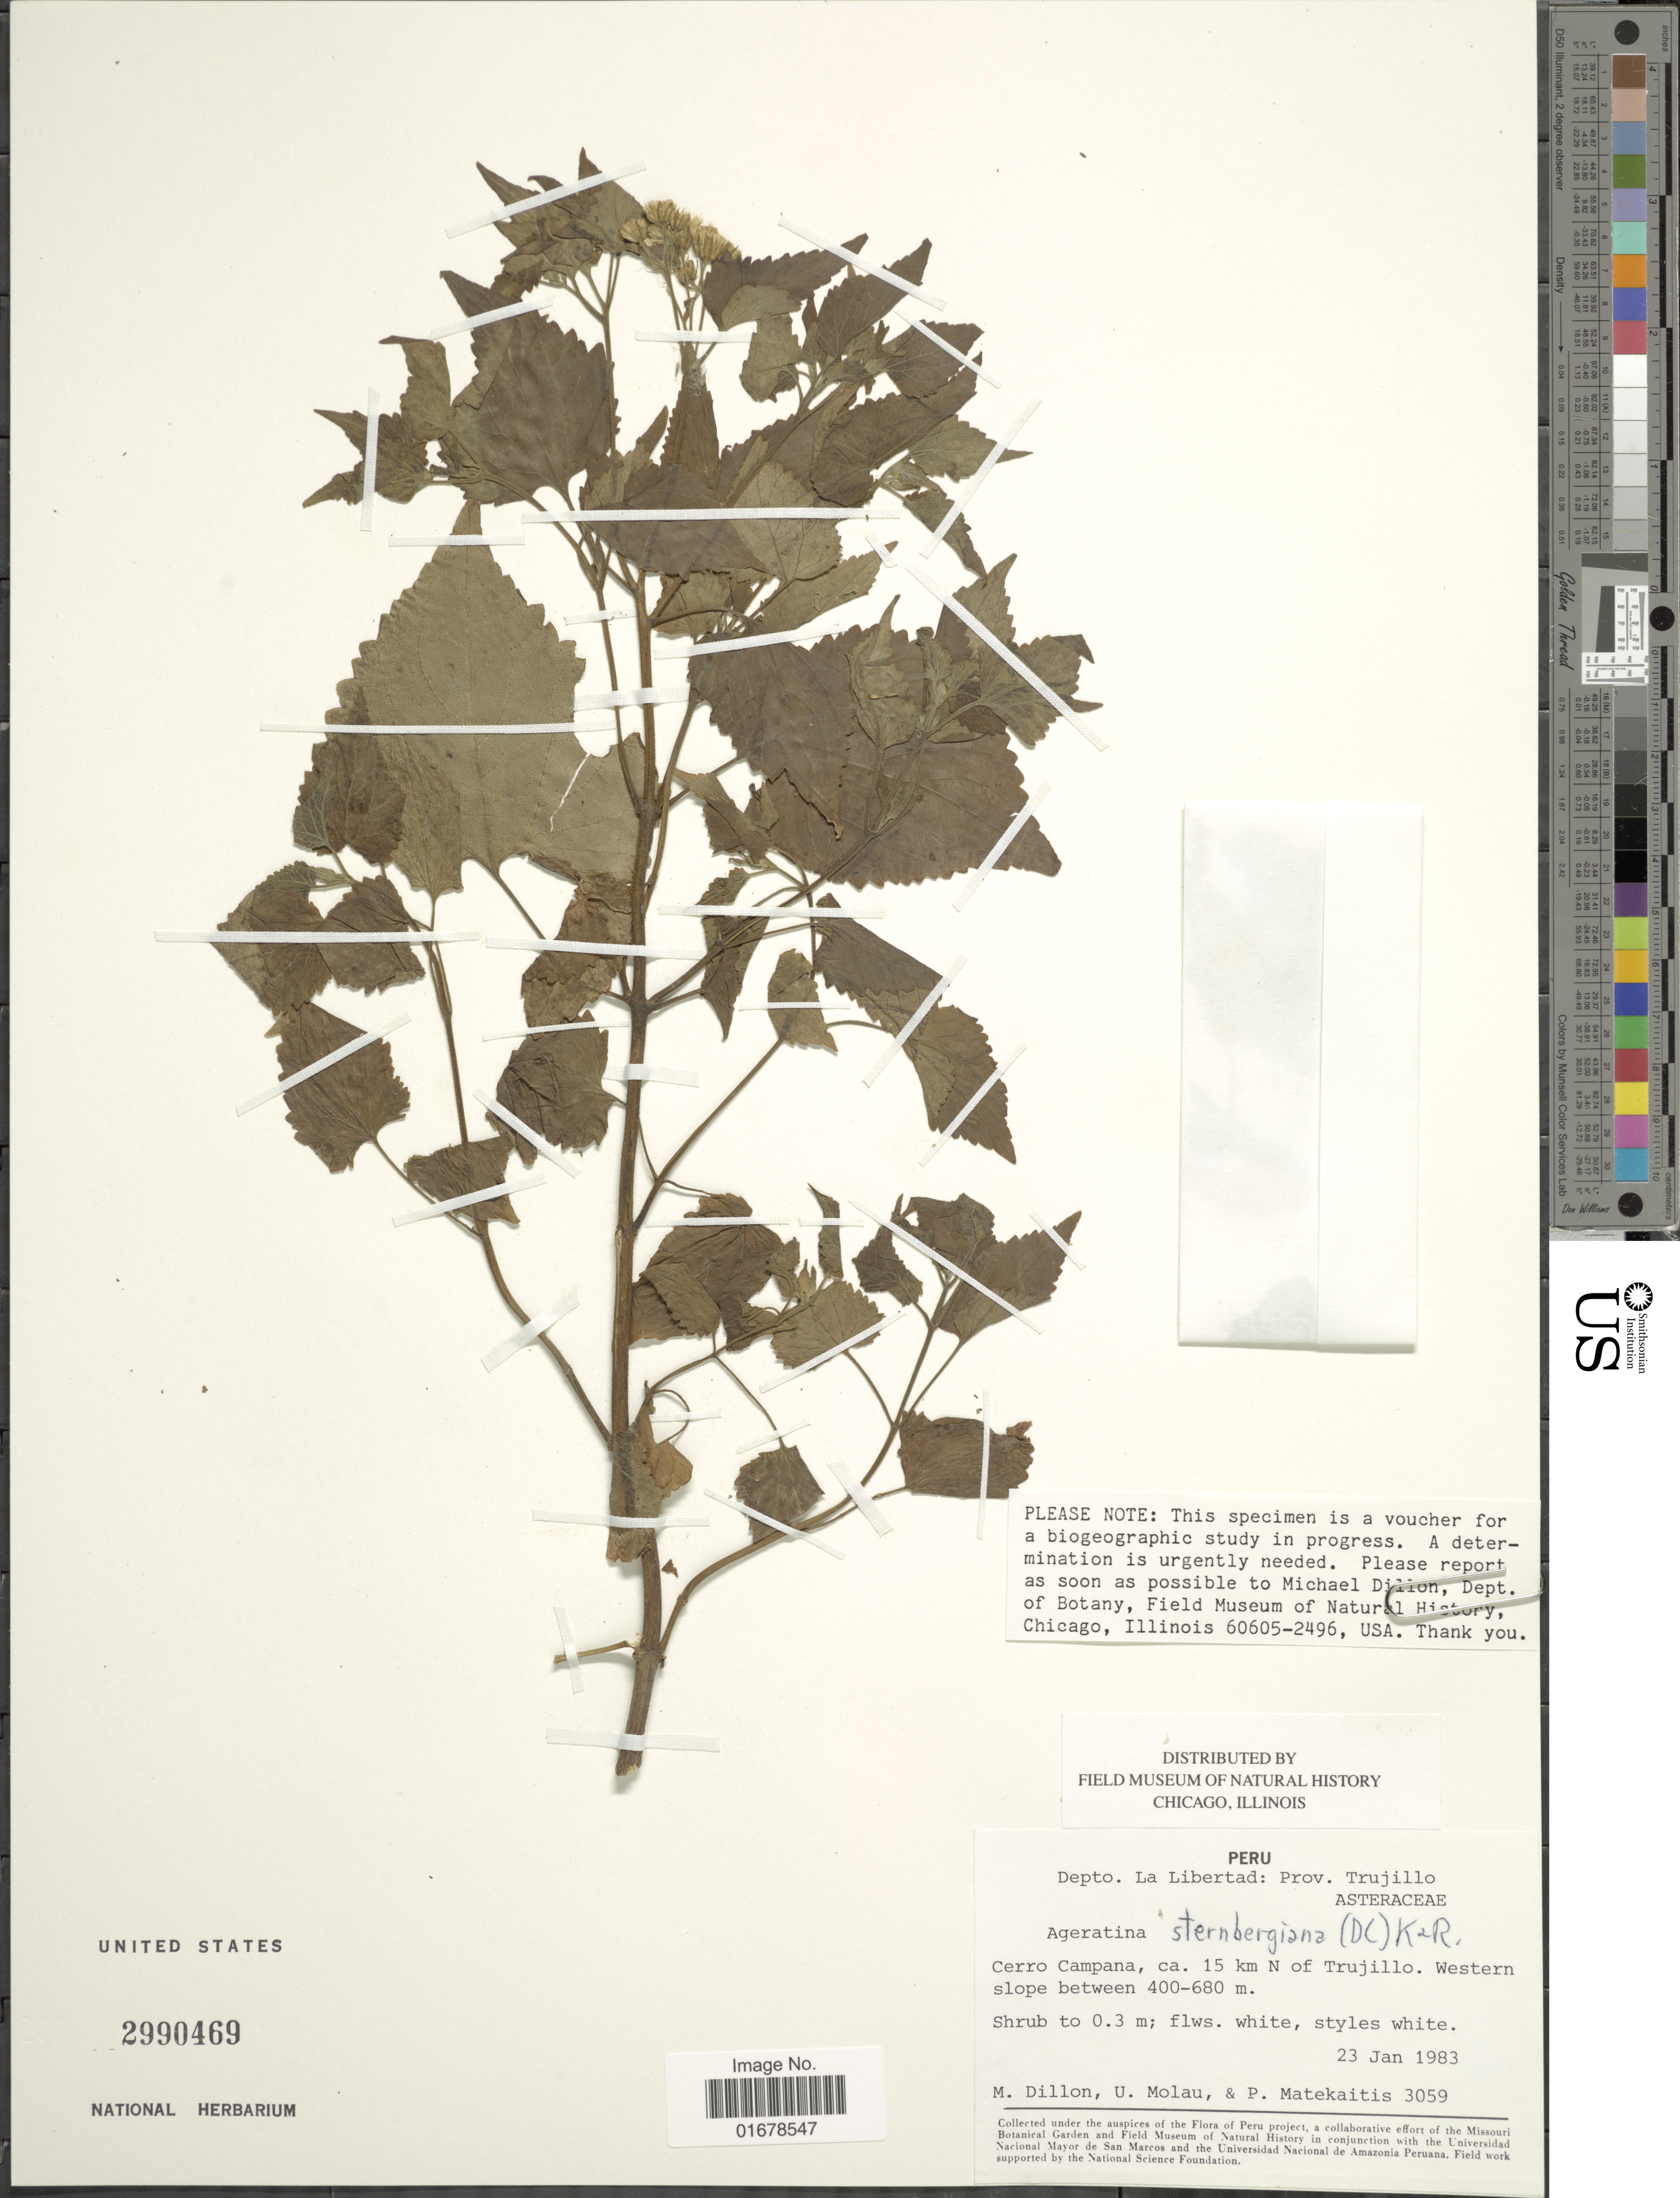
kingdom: Plantae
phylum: Tracheophyta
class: Magnoliopsida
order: Asterales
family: Asteraceae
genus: Ageratina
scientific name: Ageratina sternbergiana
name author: (DC.) R.M. King & H. Rob.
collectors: M. O. Dillon, U. Molau & P. Matekaitis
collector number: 3059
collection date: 1983-01-23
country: Peru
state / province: La Libertad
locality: Depto. La Libertad, Prov. Trujillo, Cerro Campana, 15 km N of Trujiilo, Western slope between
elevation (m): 400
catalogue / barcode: US 2990469